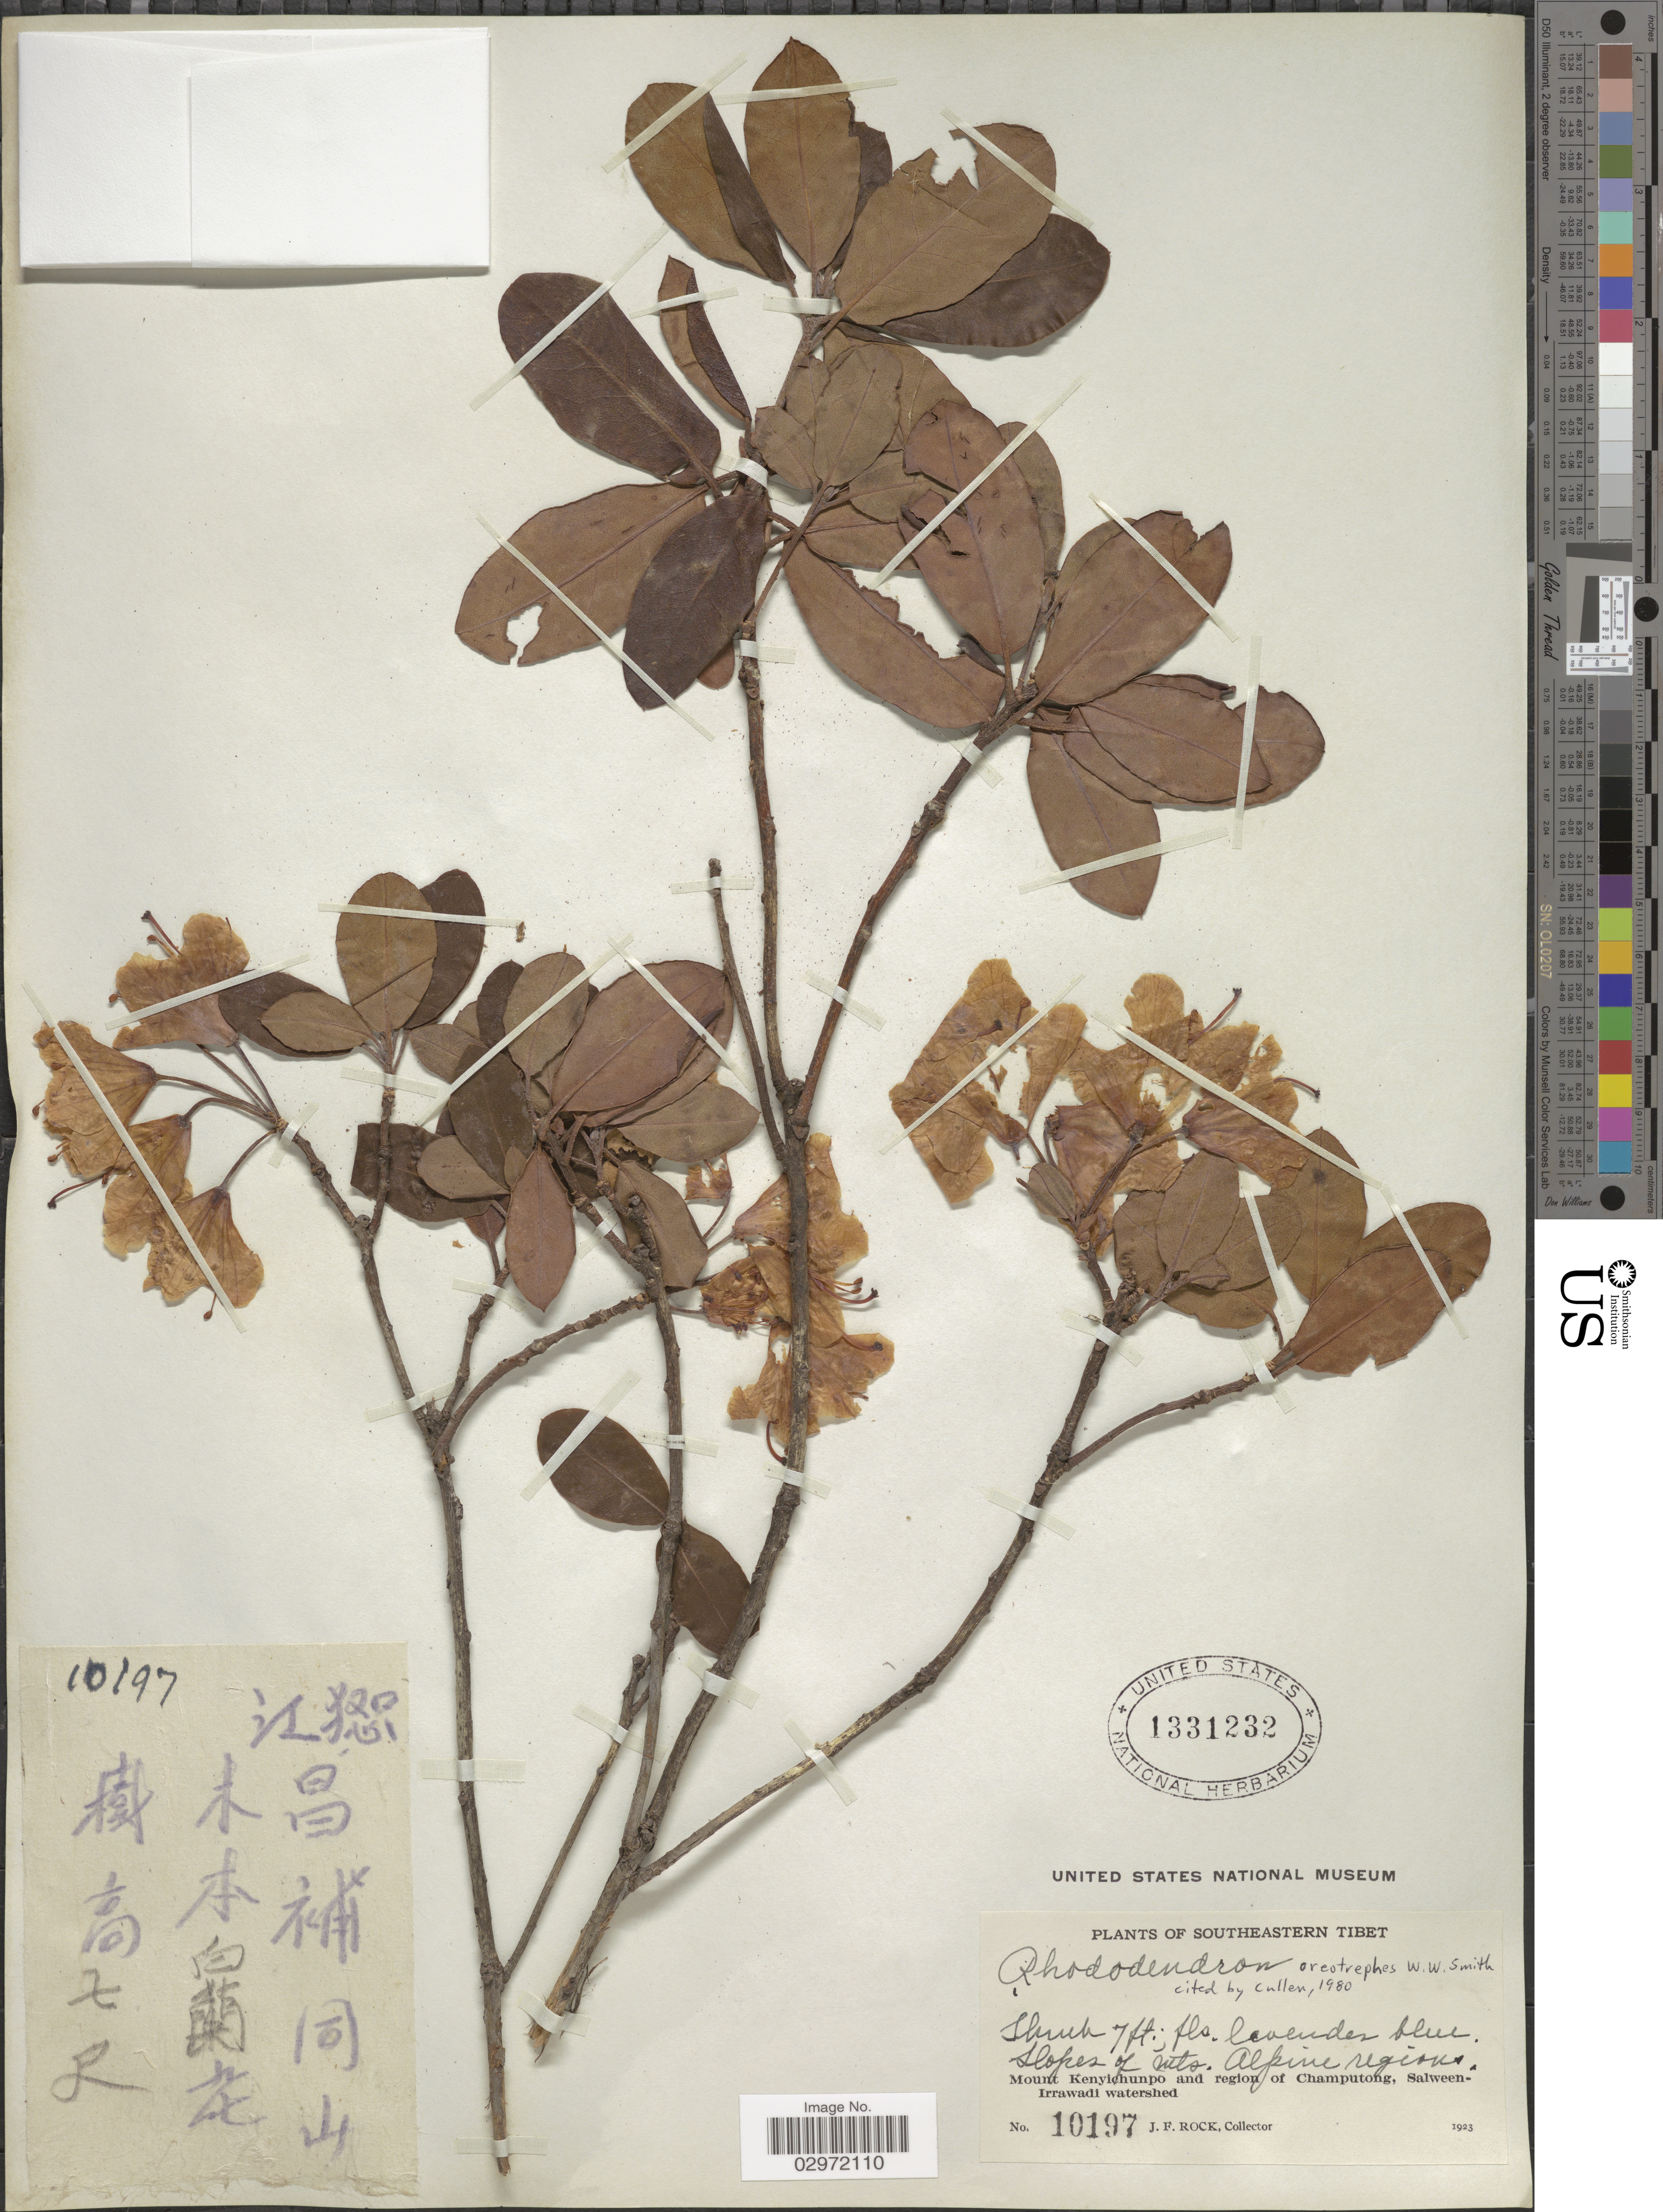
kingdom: Plantae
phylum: Tracheophyta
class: Magnoliopsida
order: Ericales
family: Ericaceae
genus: Rhododendron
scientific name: Rhododendron oreotrephes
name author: W.W. Sm.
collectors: J. Rock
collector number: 10197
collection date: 1923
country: China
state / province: Xizang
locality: Southeastern Tibet. Alpine regions. Mount Kenyichunpo and region of Champutong, Salween-Irrawadi watershed.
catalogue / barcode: US 1331232